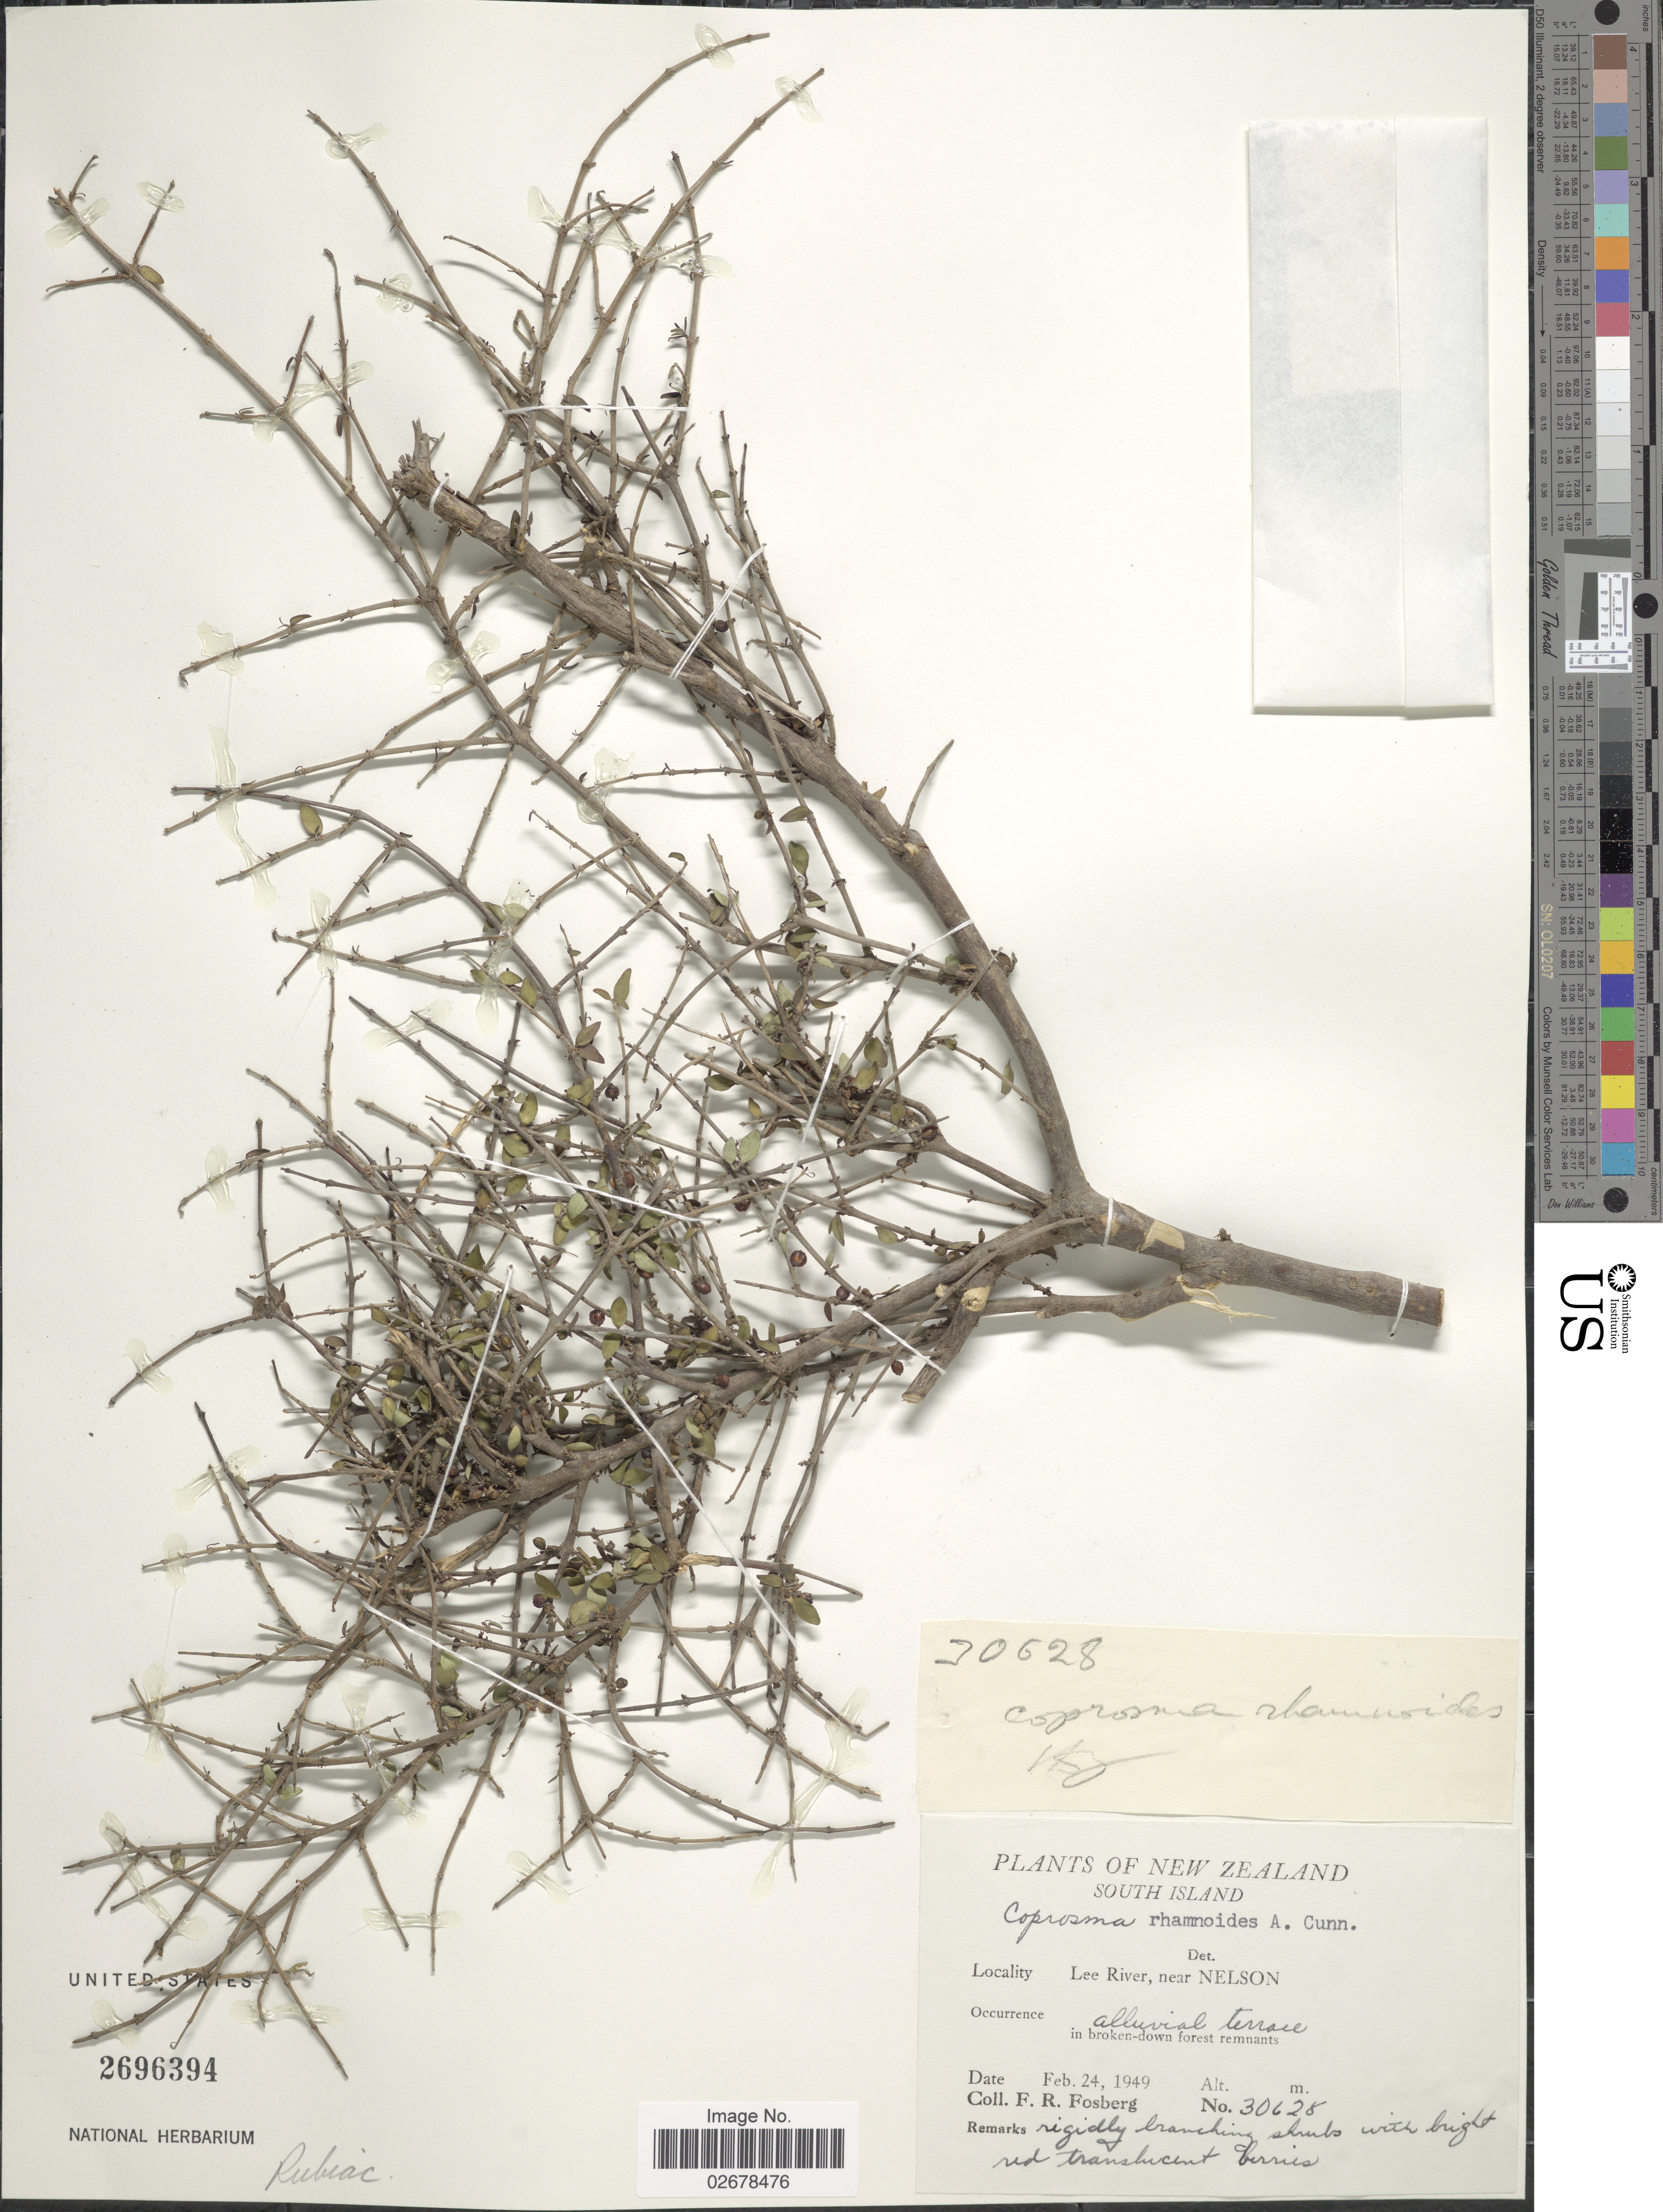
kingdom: Plantae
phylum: Tracheophyta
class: Magnoliopsida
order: Gentianales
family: Rubiaceae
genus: Coprosma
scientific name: Coprosma rhamnoides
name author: A. Cunn.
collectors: F. R. Fosberg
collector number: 30628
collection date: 1949-02-24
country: New Zealand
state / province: Nelson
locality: South Island, Lee River, near Nelson.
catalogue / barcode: US 2696394